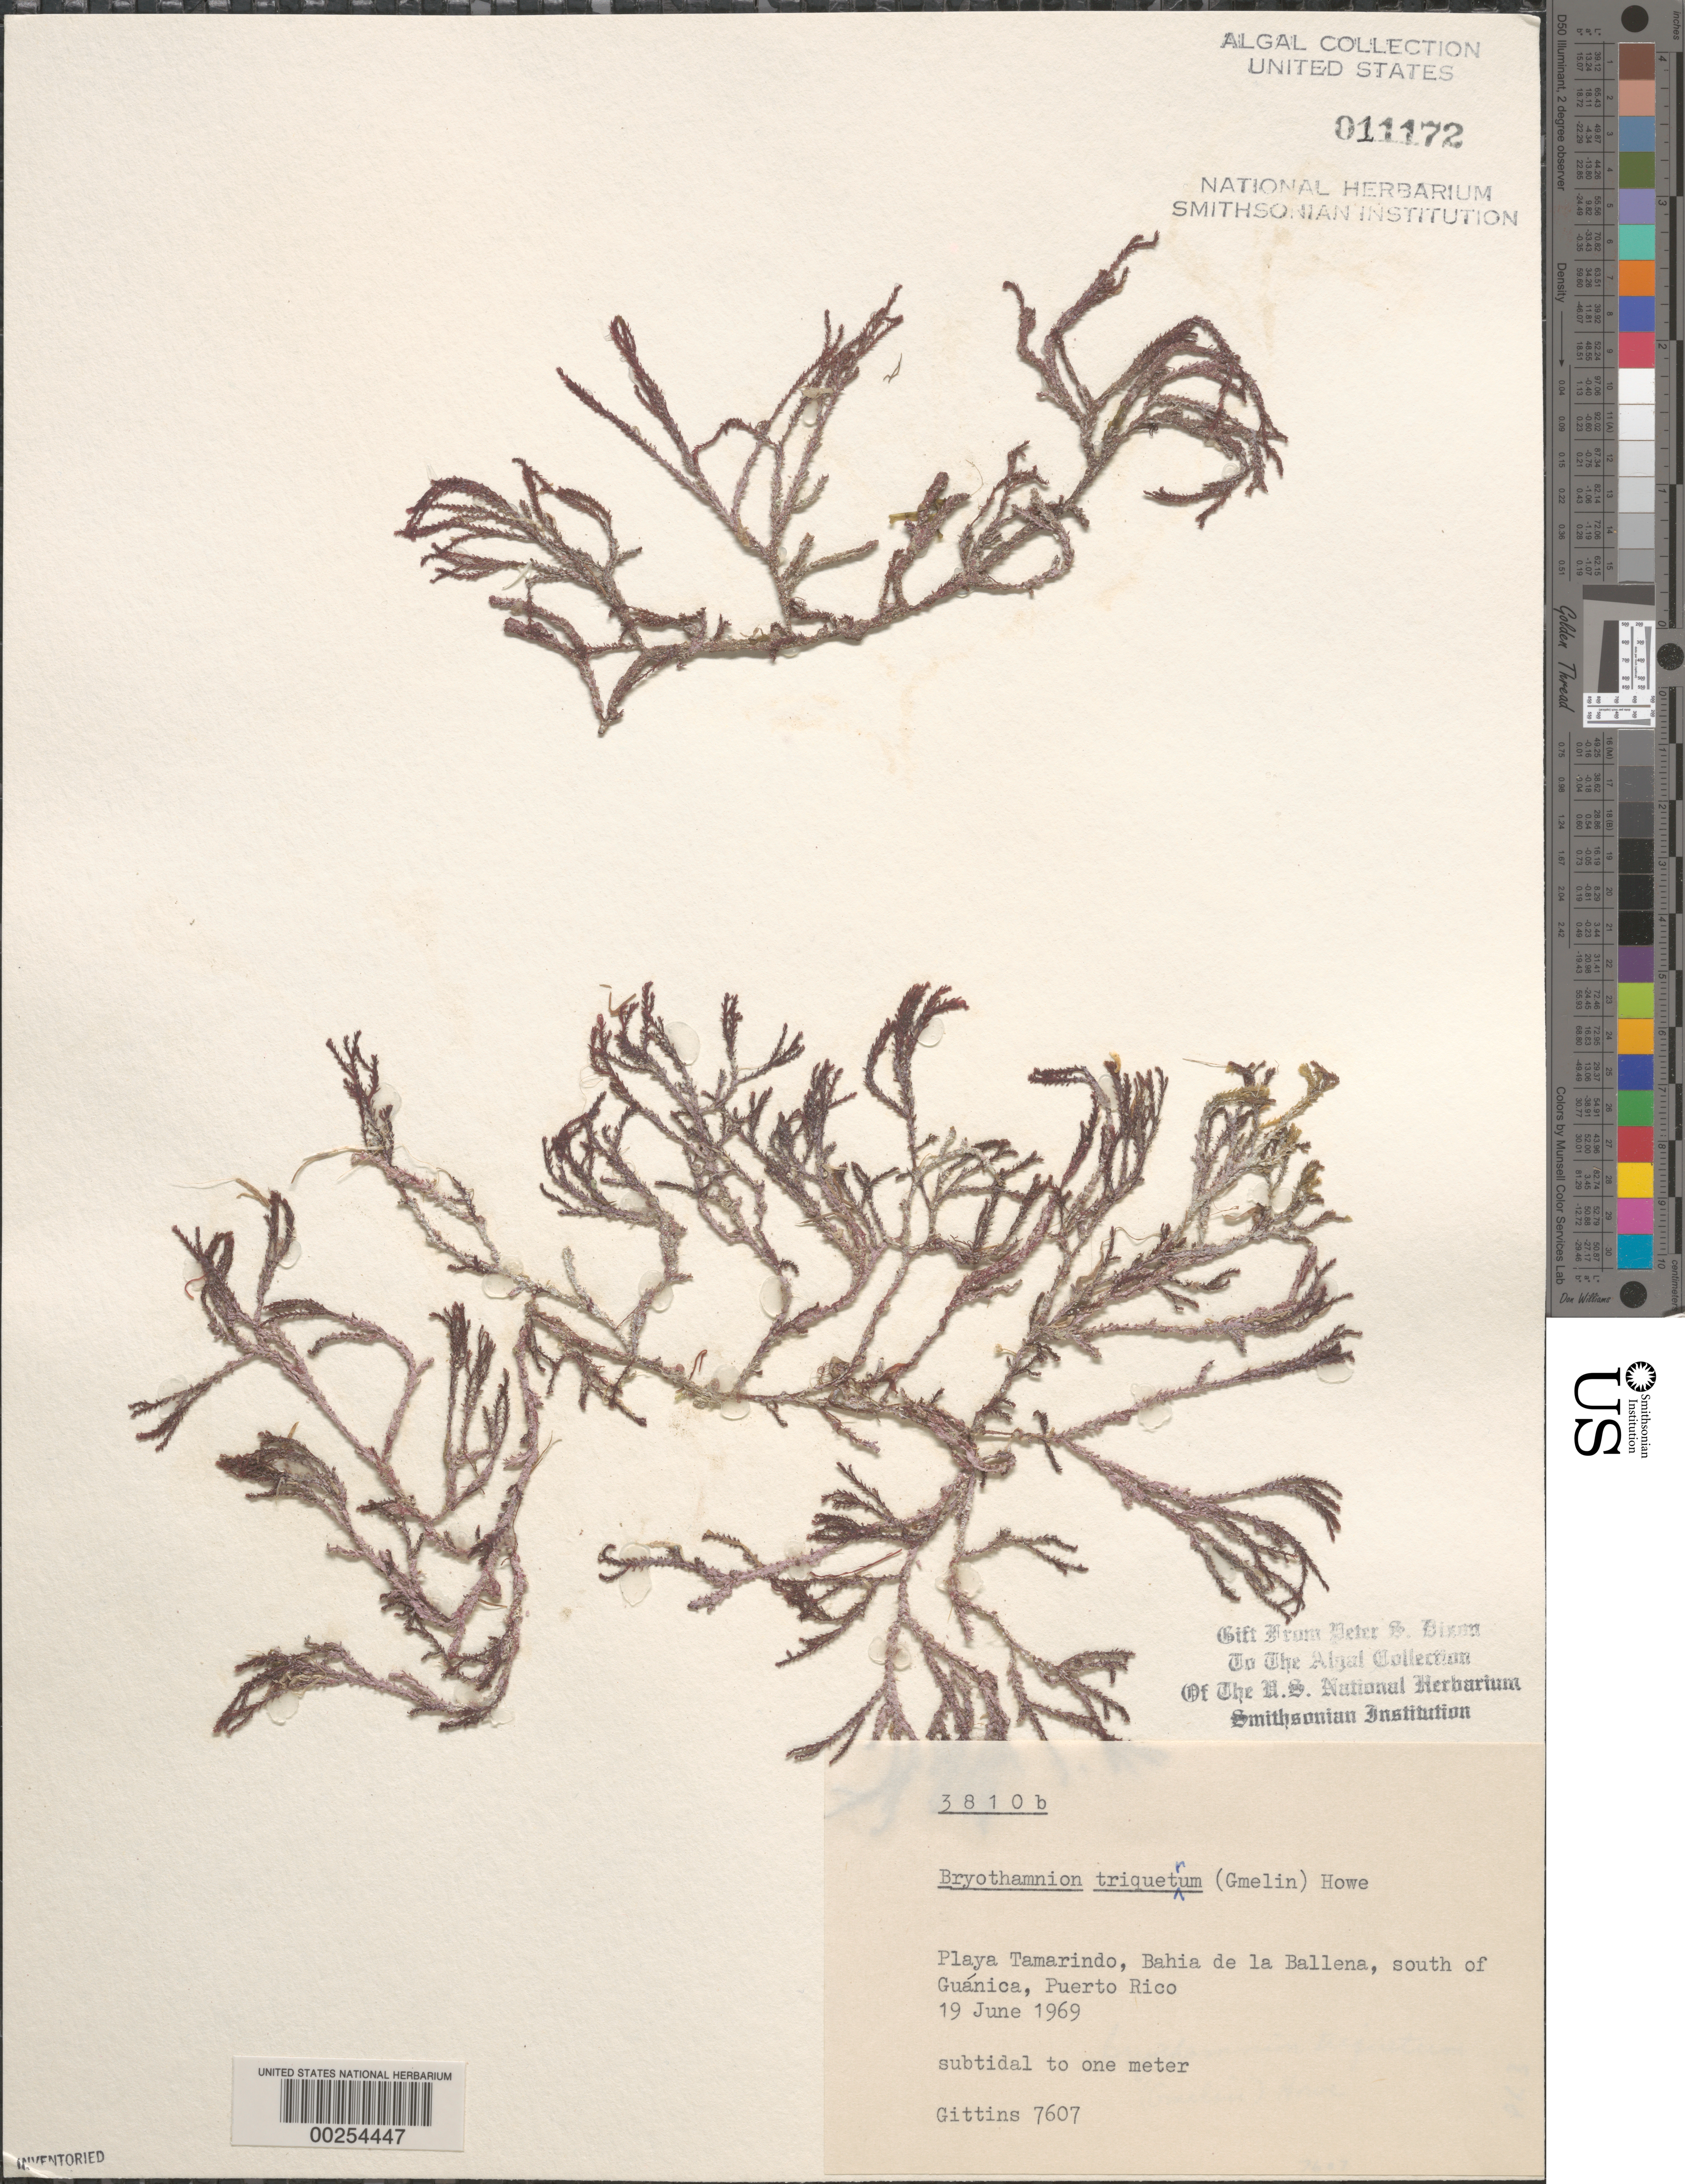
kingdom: Plantae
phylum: Rhodophyta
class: Florideophyceae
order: Ceramiales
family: Rhodomelaceae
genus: Alsidium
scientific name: Alsidium triquetrum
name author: (S.G. Gmel.) Trevis.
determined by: Algae name updating Project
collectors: B. Gittins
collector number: BTG 7607 & PSD 3810B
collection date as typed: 19 Jun 1969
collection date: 1969-06-19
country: Puerto Rico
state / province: Guanica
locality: Playa Tamarindo, Bahia de Ballena, south of Guanica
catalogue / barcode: US 11172